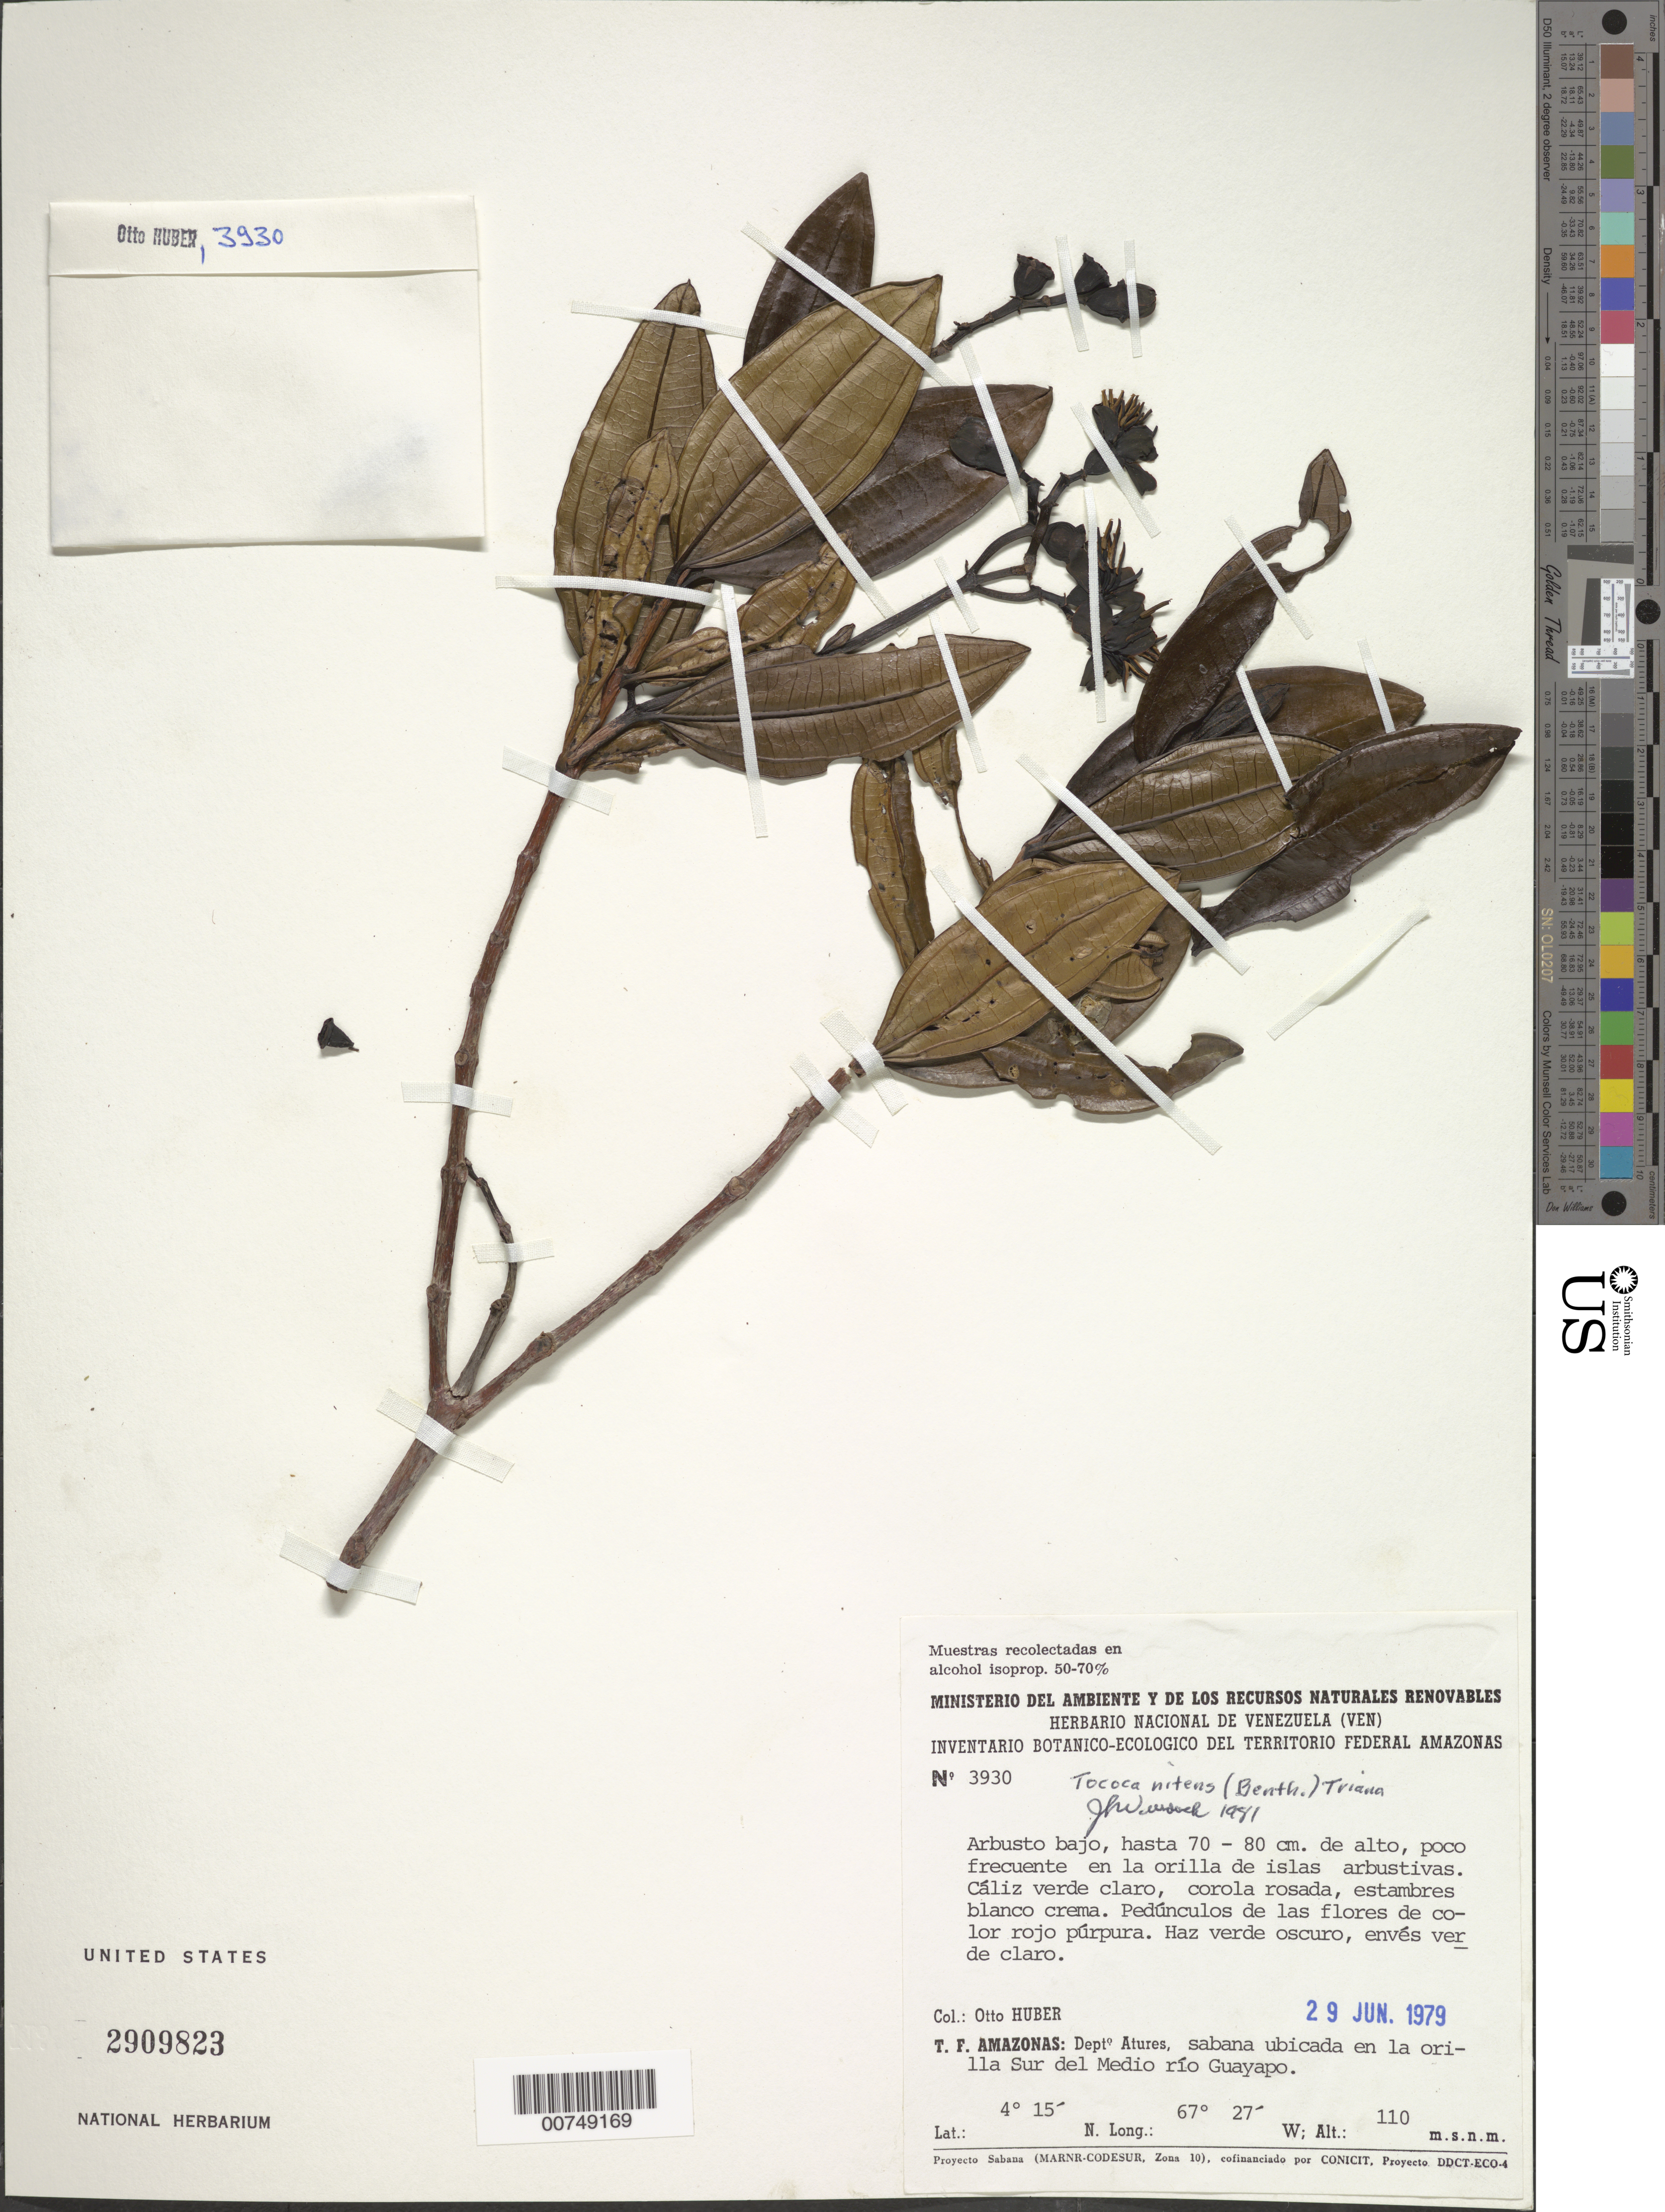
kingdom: Plantae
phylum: Tracheophyta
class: Magnoliopsida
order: Myrtales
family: Melastomataceae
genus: Tococa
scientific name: Tococa nitens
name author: (Benth.) Triana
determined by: Wurdack, John J., (US), US (UNITED STATES)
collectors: O. Huber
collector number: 3930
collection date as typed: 29-Jun-79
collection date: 1979-06-29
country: Venezuela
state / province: Amazonas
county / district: Atures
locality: Medio Río Guayapo, S of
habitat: Sabana ubicada en la orilla; en la orilla de islas arbustivas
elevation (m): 110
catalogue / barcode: US 2909823